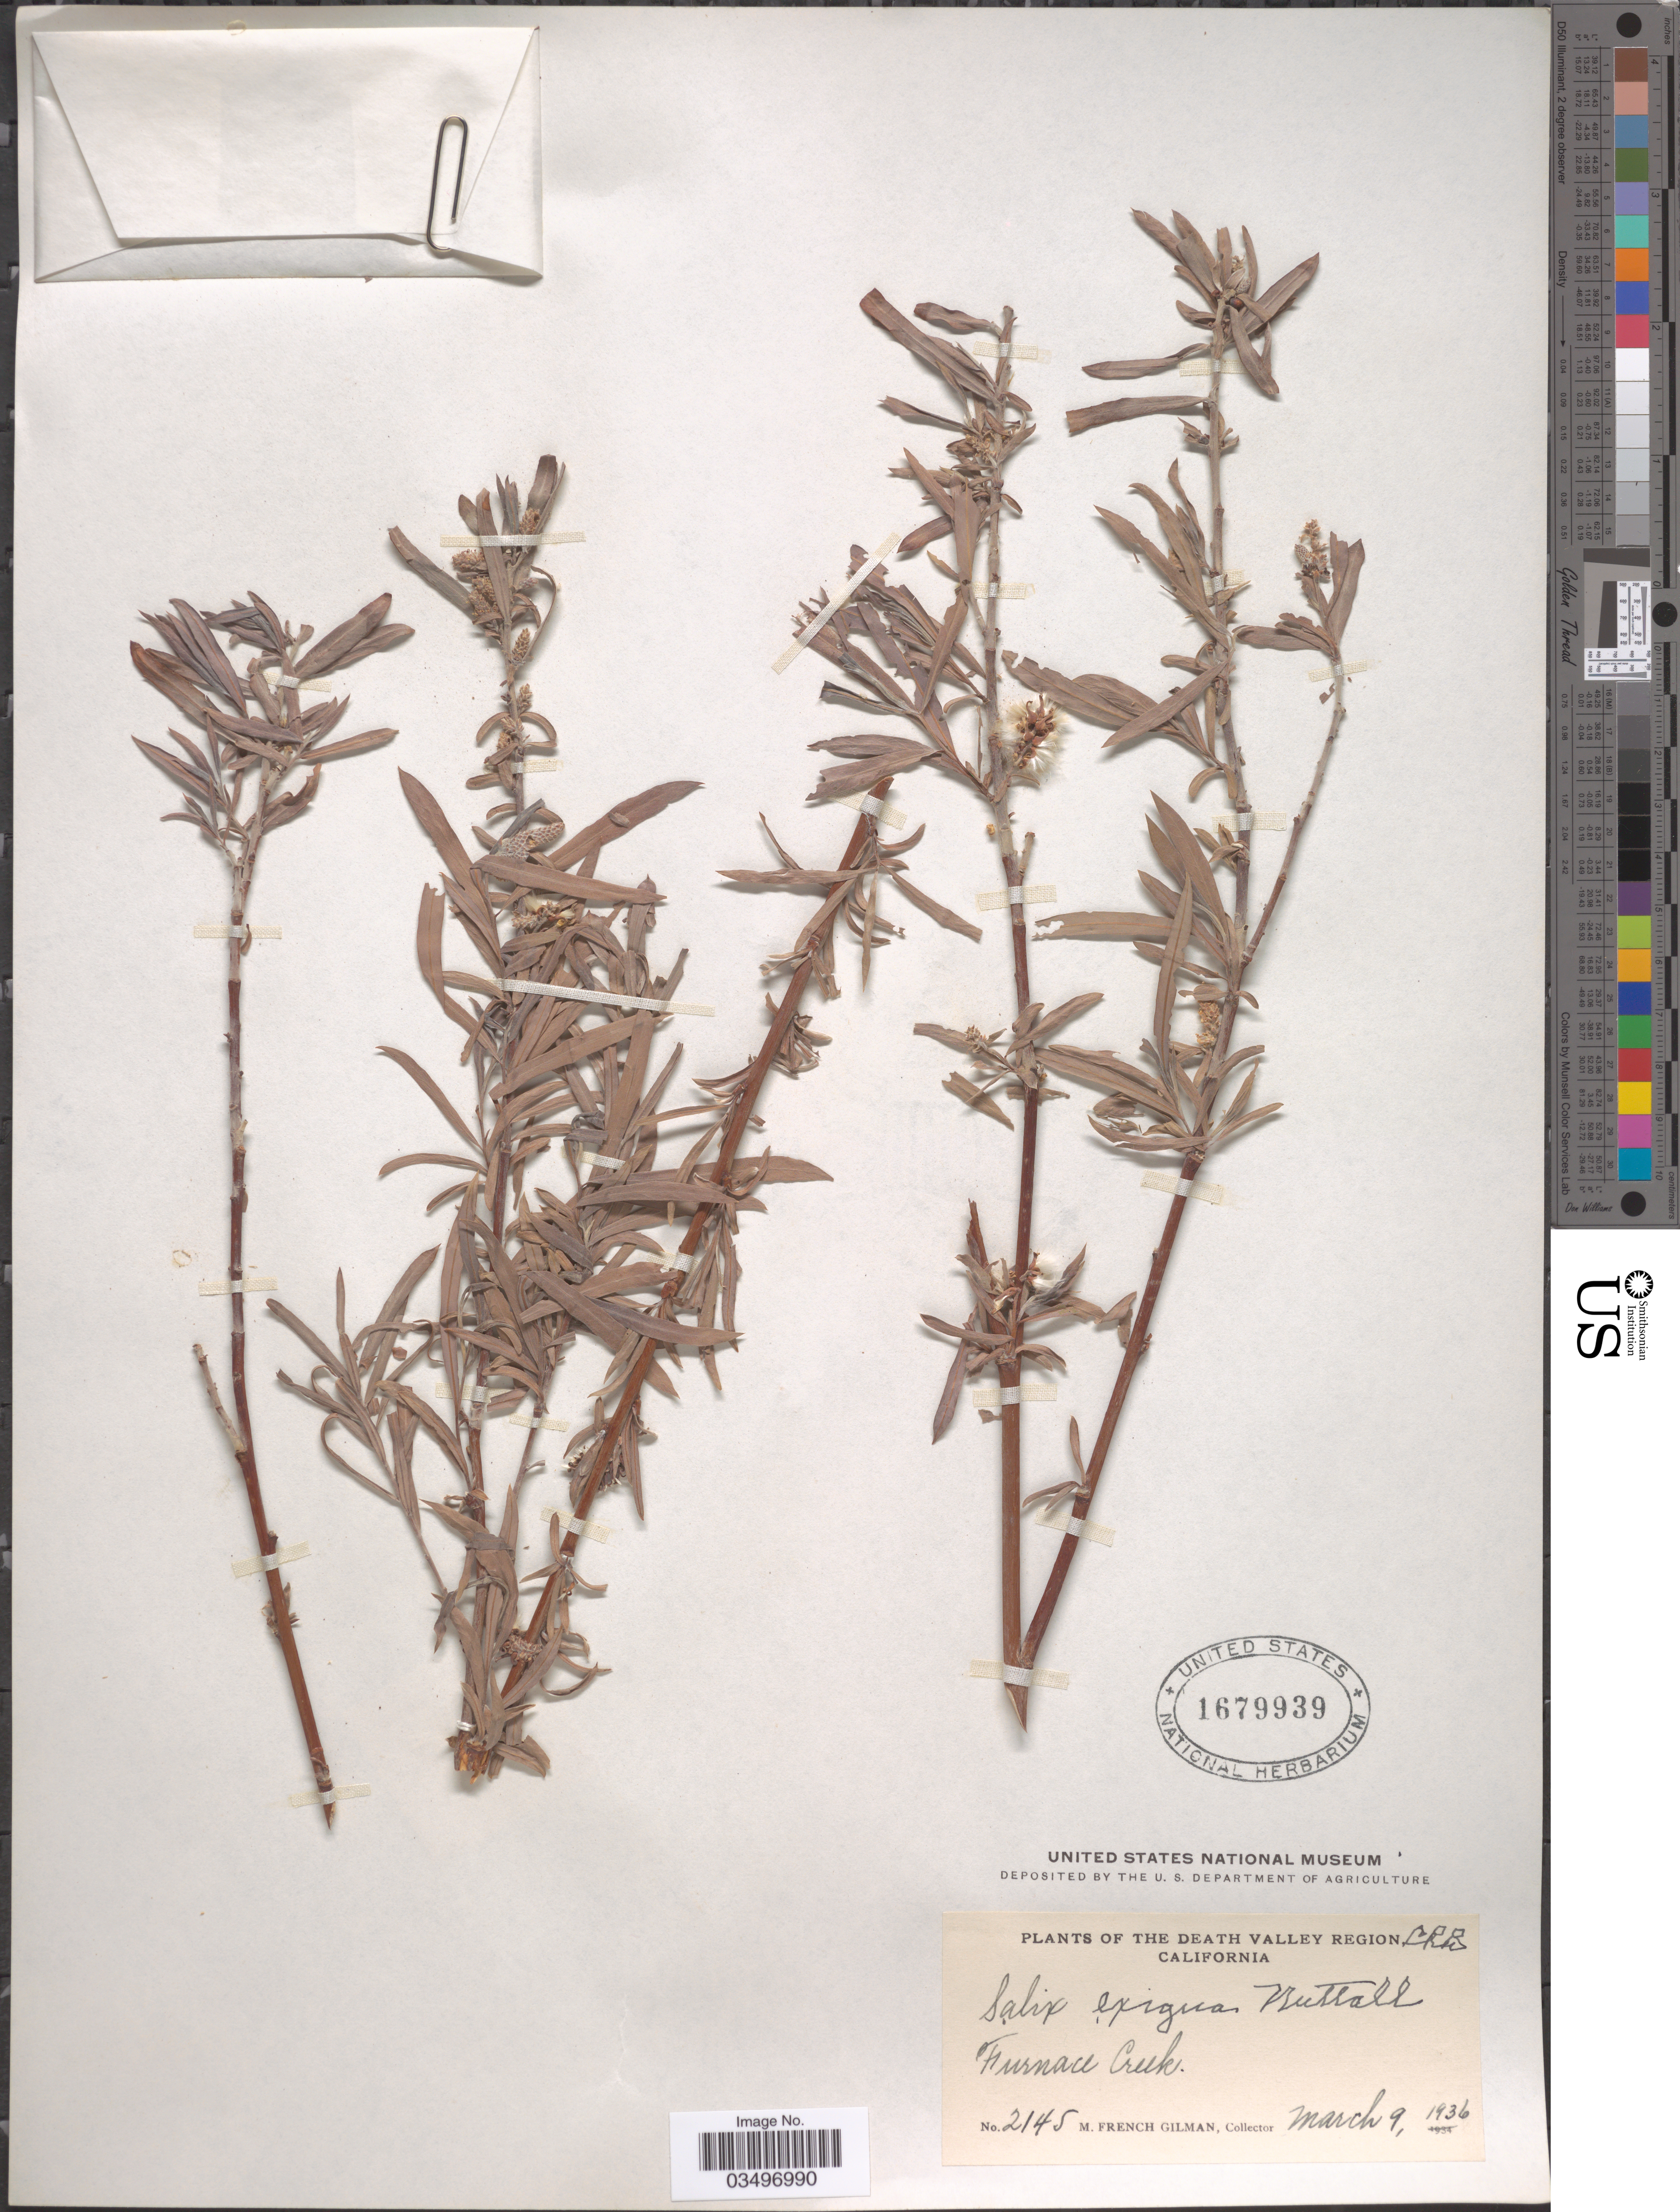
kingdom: Plantae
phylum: Tracheophyta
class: Magnoliopsida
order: Malpighiales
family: Salicaceae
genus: Salix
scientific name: Salix exigua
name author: Nutt.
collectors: M. F. Gilman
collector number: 2145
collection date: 1936-03-09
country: United States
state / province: California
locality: Death Valley Region. Furnace Creek.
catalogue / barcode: US 1679939